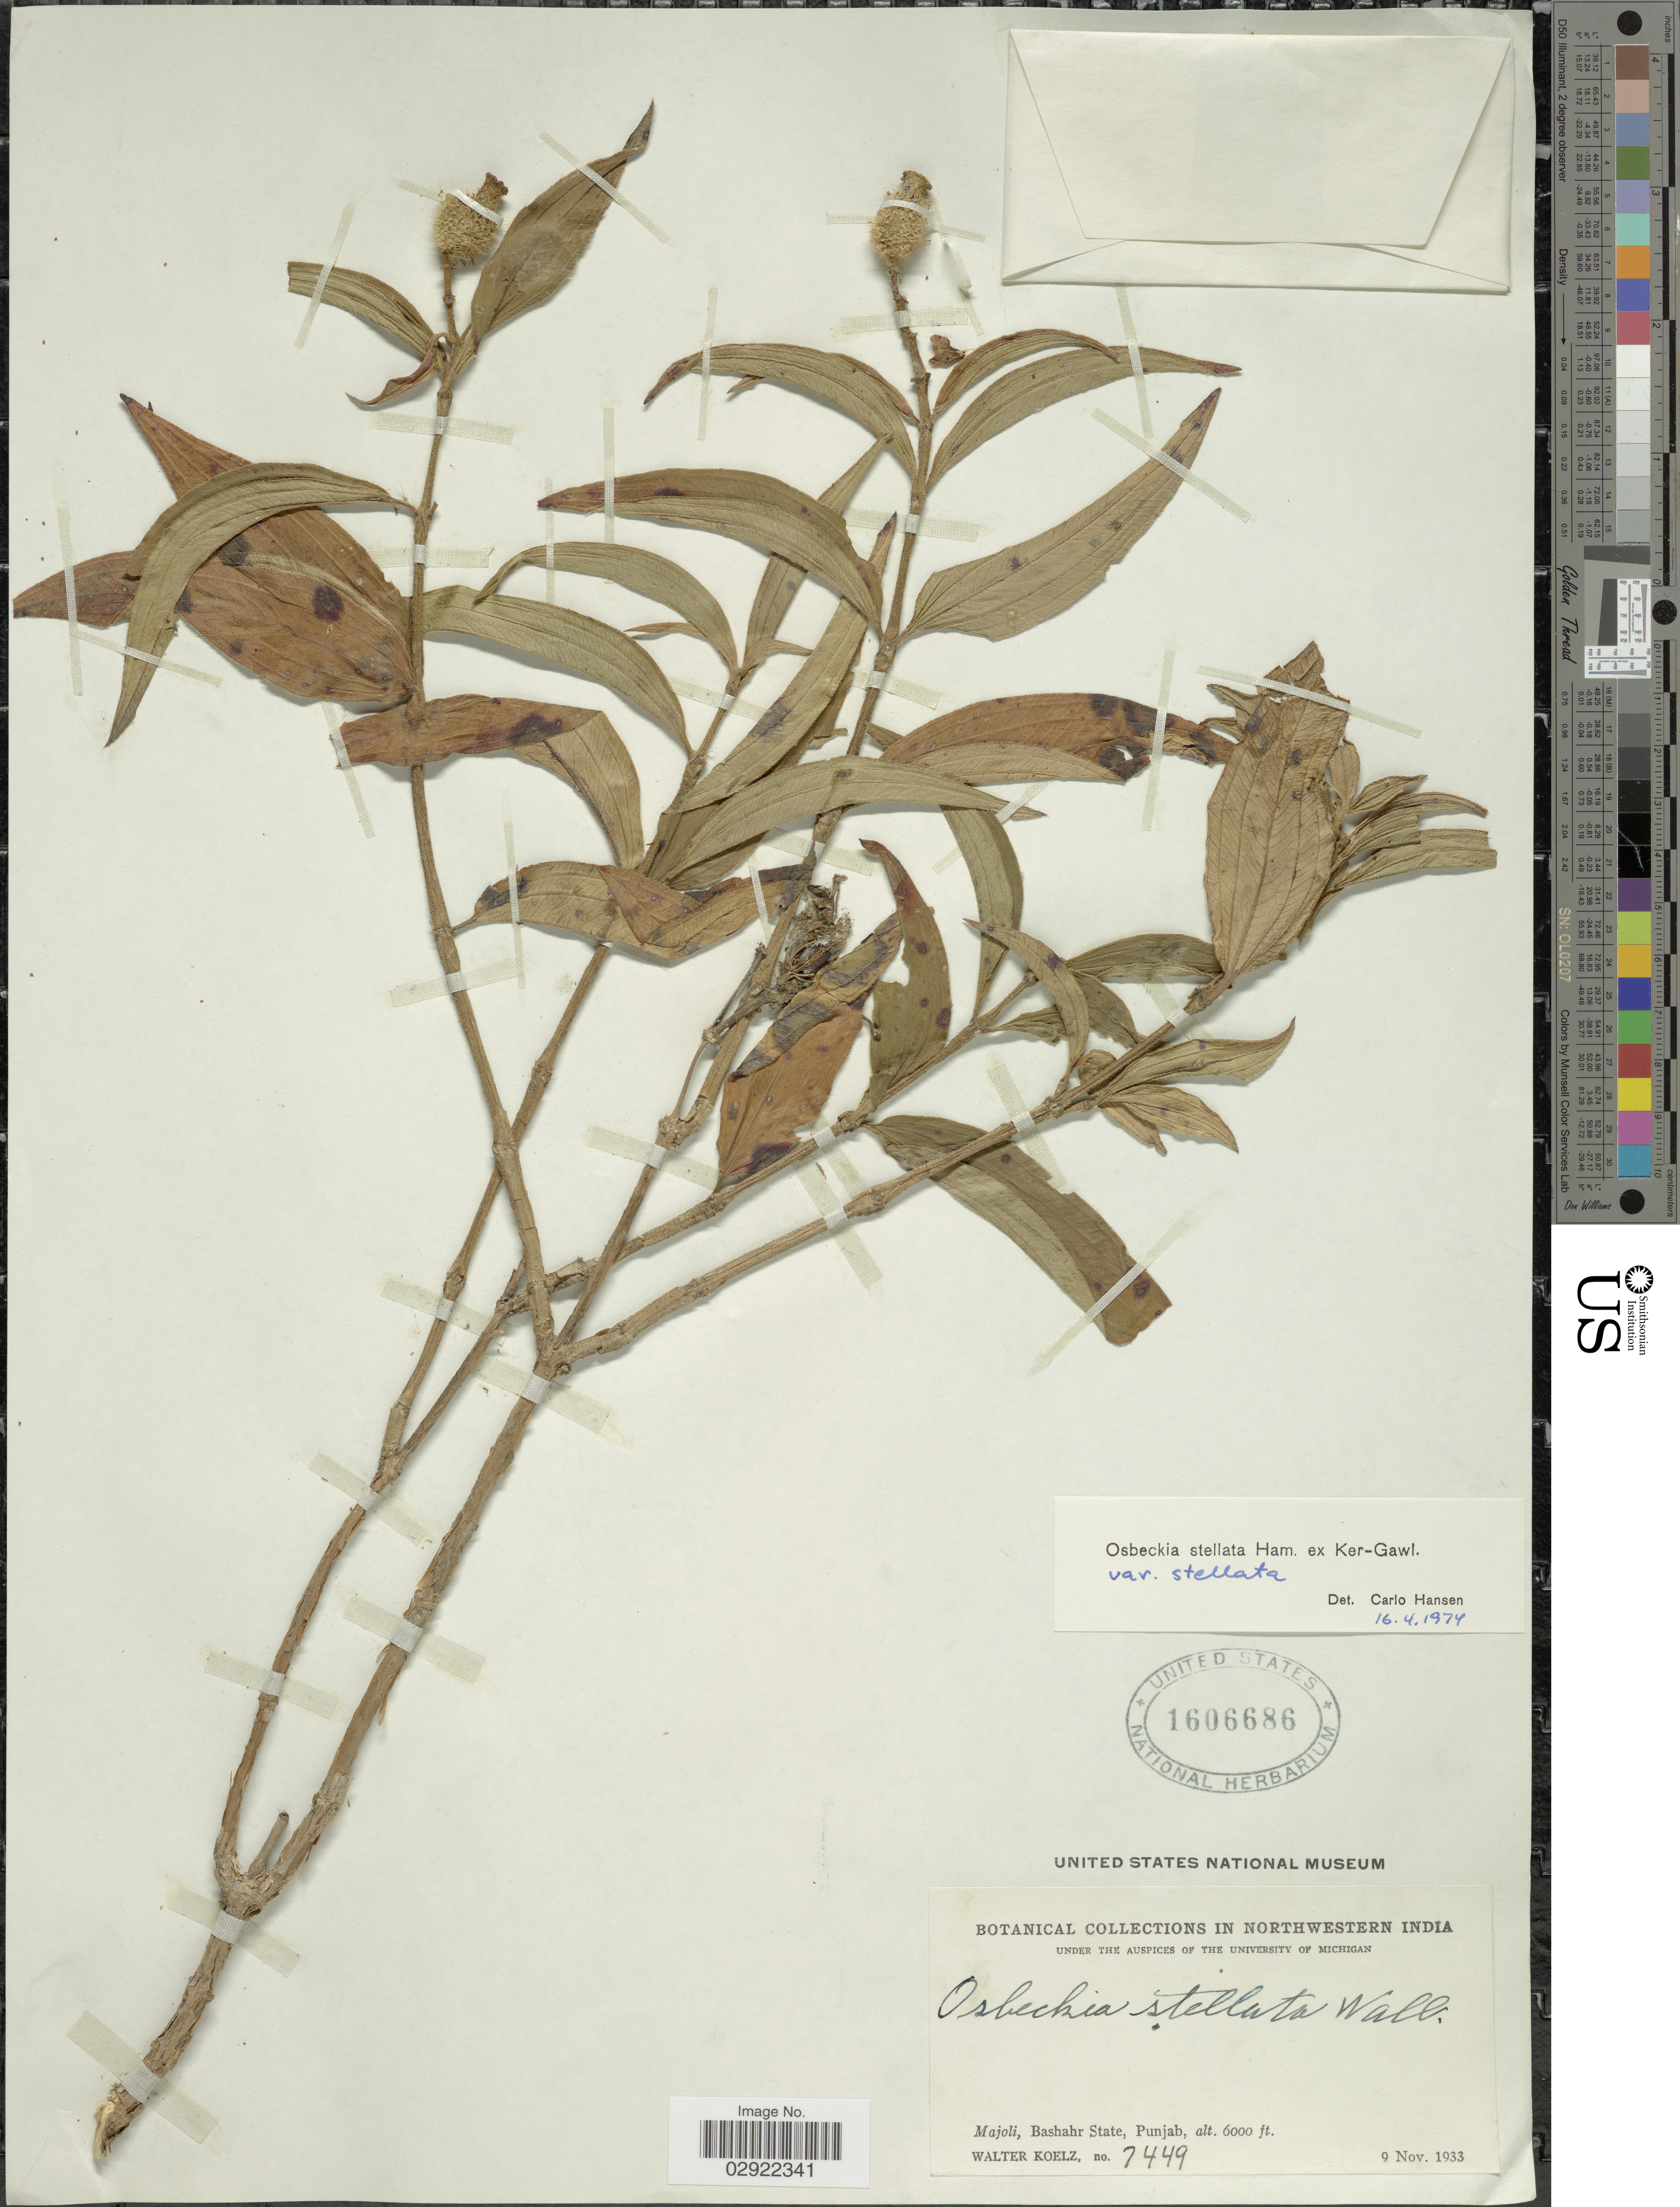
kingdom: Plantae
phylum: Tracheophyta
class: Magnoliopsida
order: Myrtales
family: Melastomataceae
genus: Osbeckia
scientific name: Osbeckia stellata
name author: Wall. ex C.B. Clarke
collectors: W. N. Koelz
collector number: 7449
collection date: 1933-11-09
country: India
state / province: Punjab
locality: Northwestern India. Majoli, Bashahr State.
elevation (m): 1829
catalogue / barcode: US 1606686